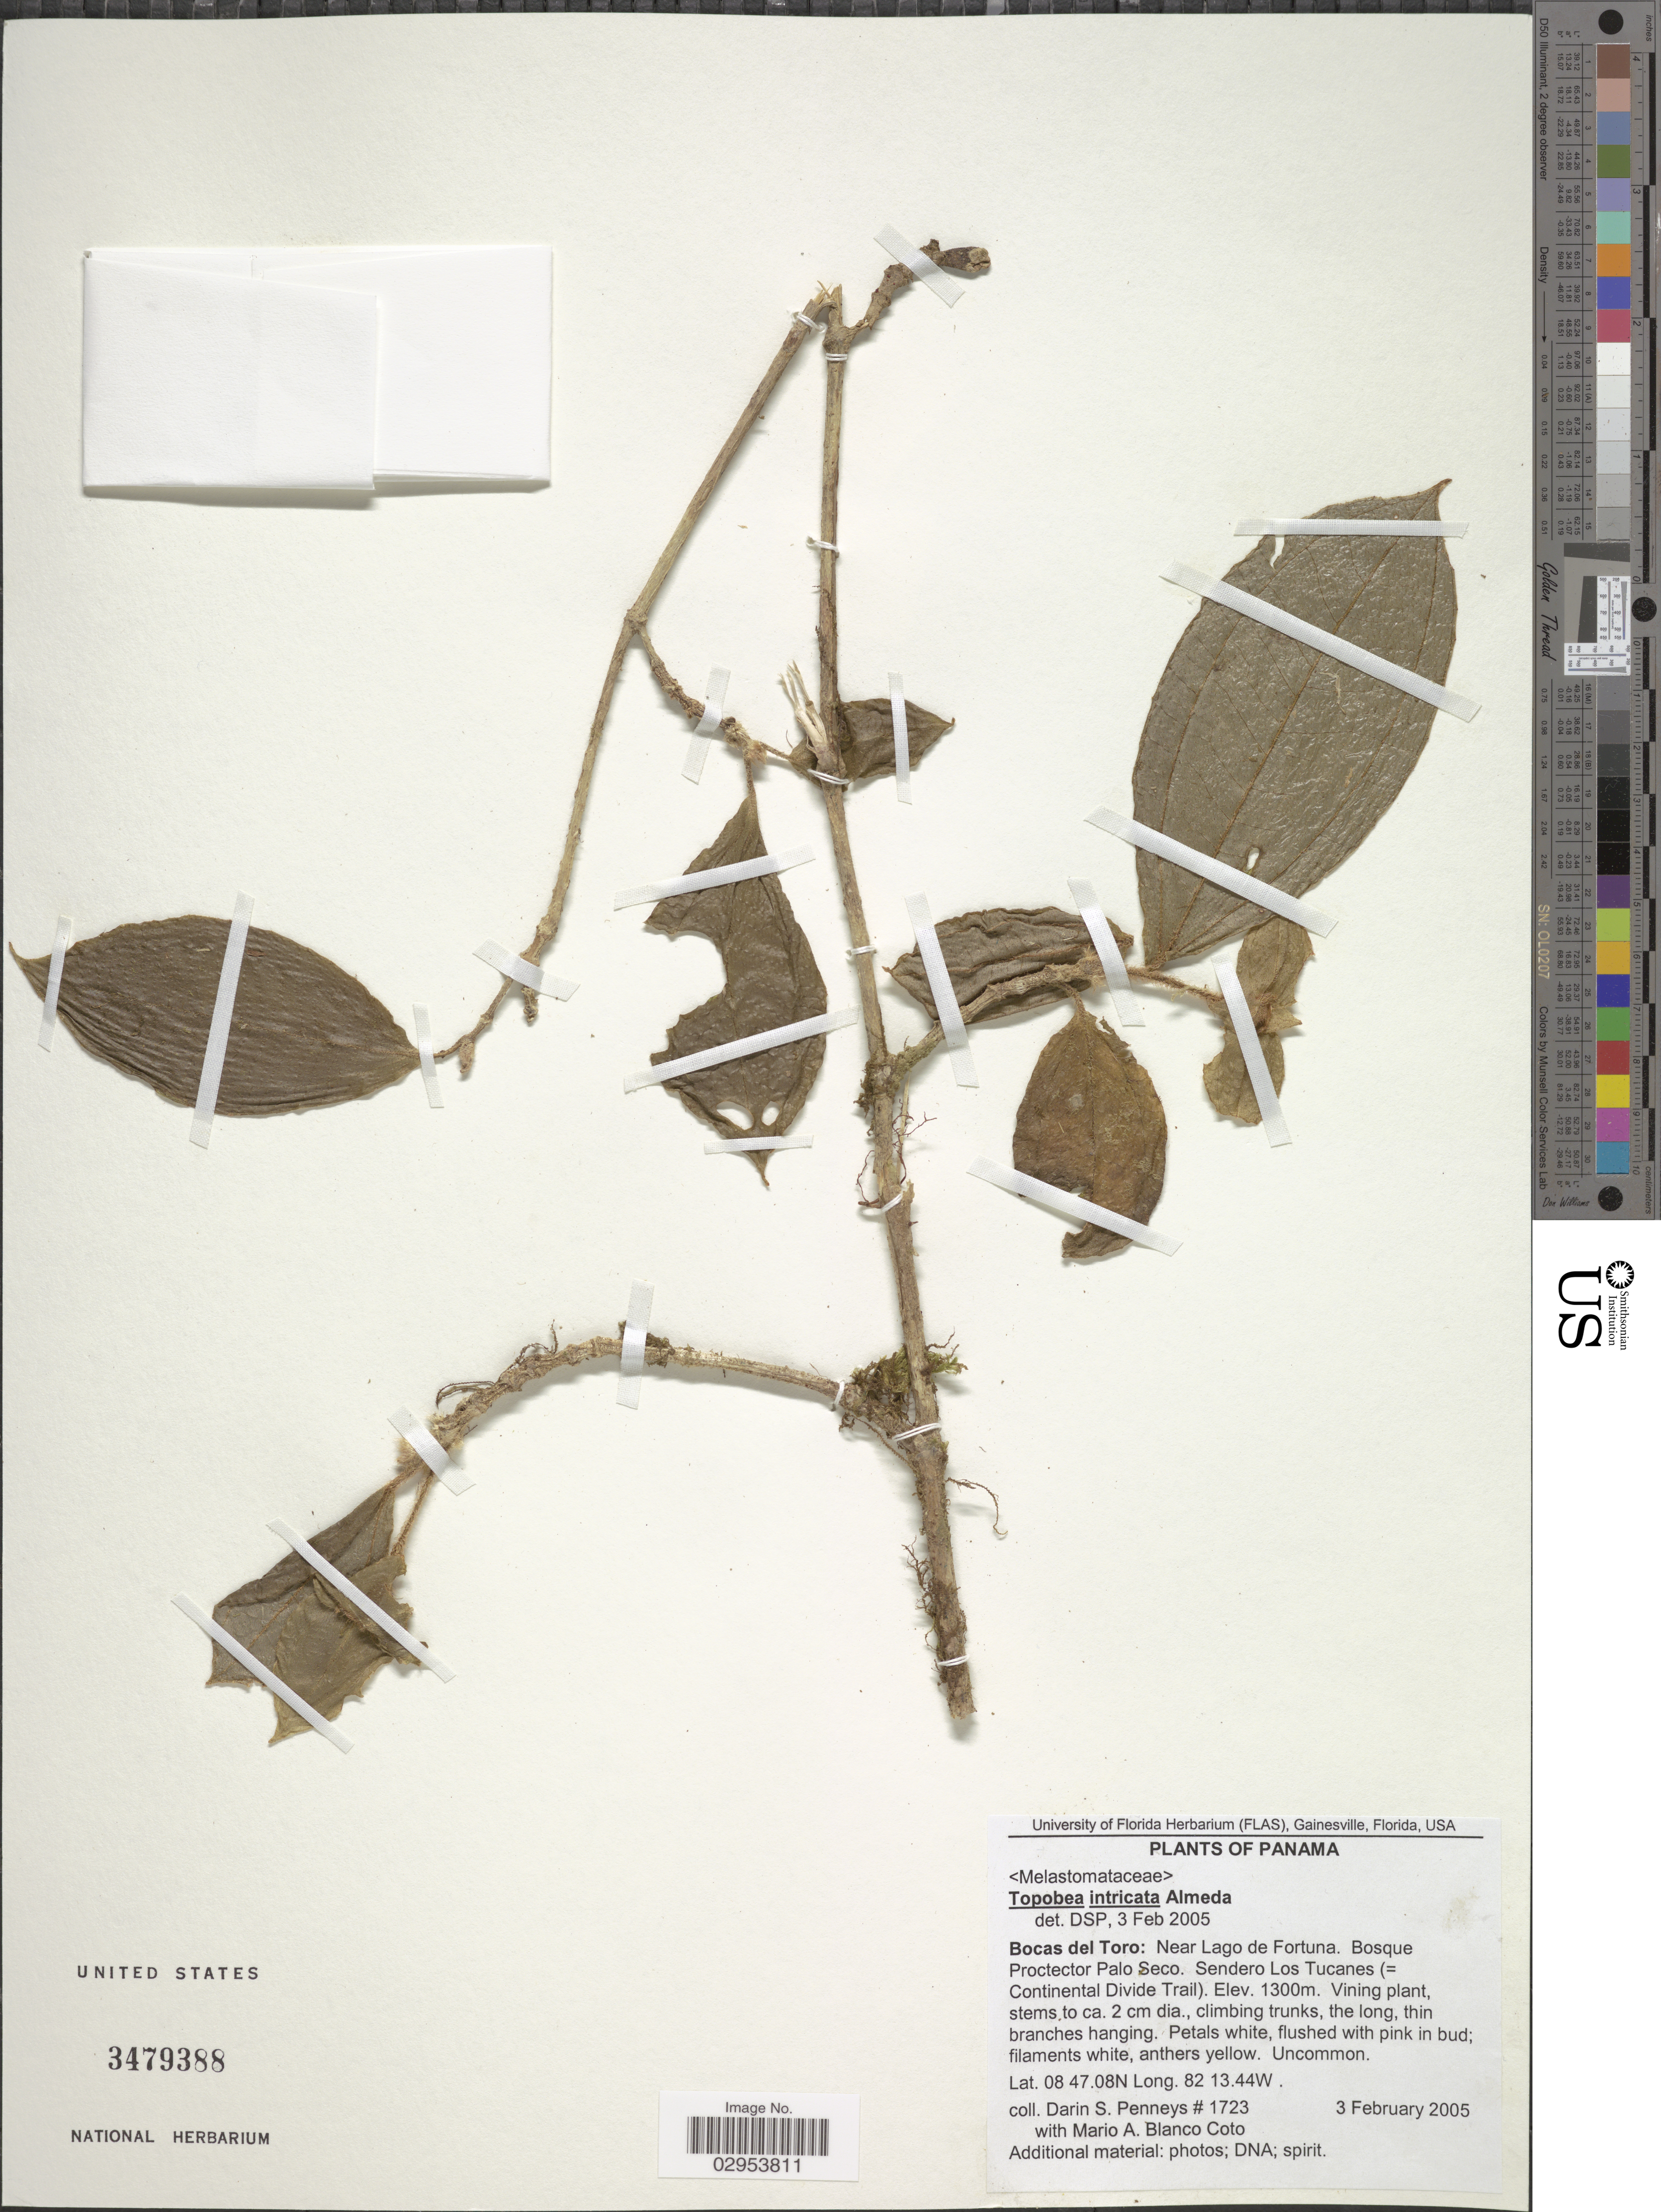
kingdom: Plantae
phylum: Tracheophyta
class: Magnoliopsida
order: Myrtales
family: Melastomataceae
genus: Topobea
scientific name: Topobea intricata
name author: Almeda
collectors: D. S. Penneys & M. A. Blanco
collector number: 1723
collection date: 2005-02-03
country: Panama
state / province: Bocas del Toro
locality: Near Lago de Fortuna. Bosque Protector Palo Seco. Sendero Los Tucanes (= Continental Divide Trail).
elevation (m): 1300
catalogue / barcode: US 3479388